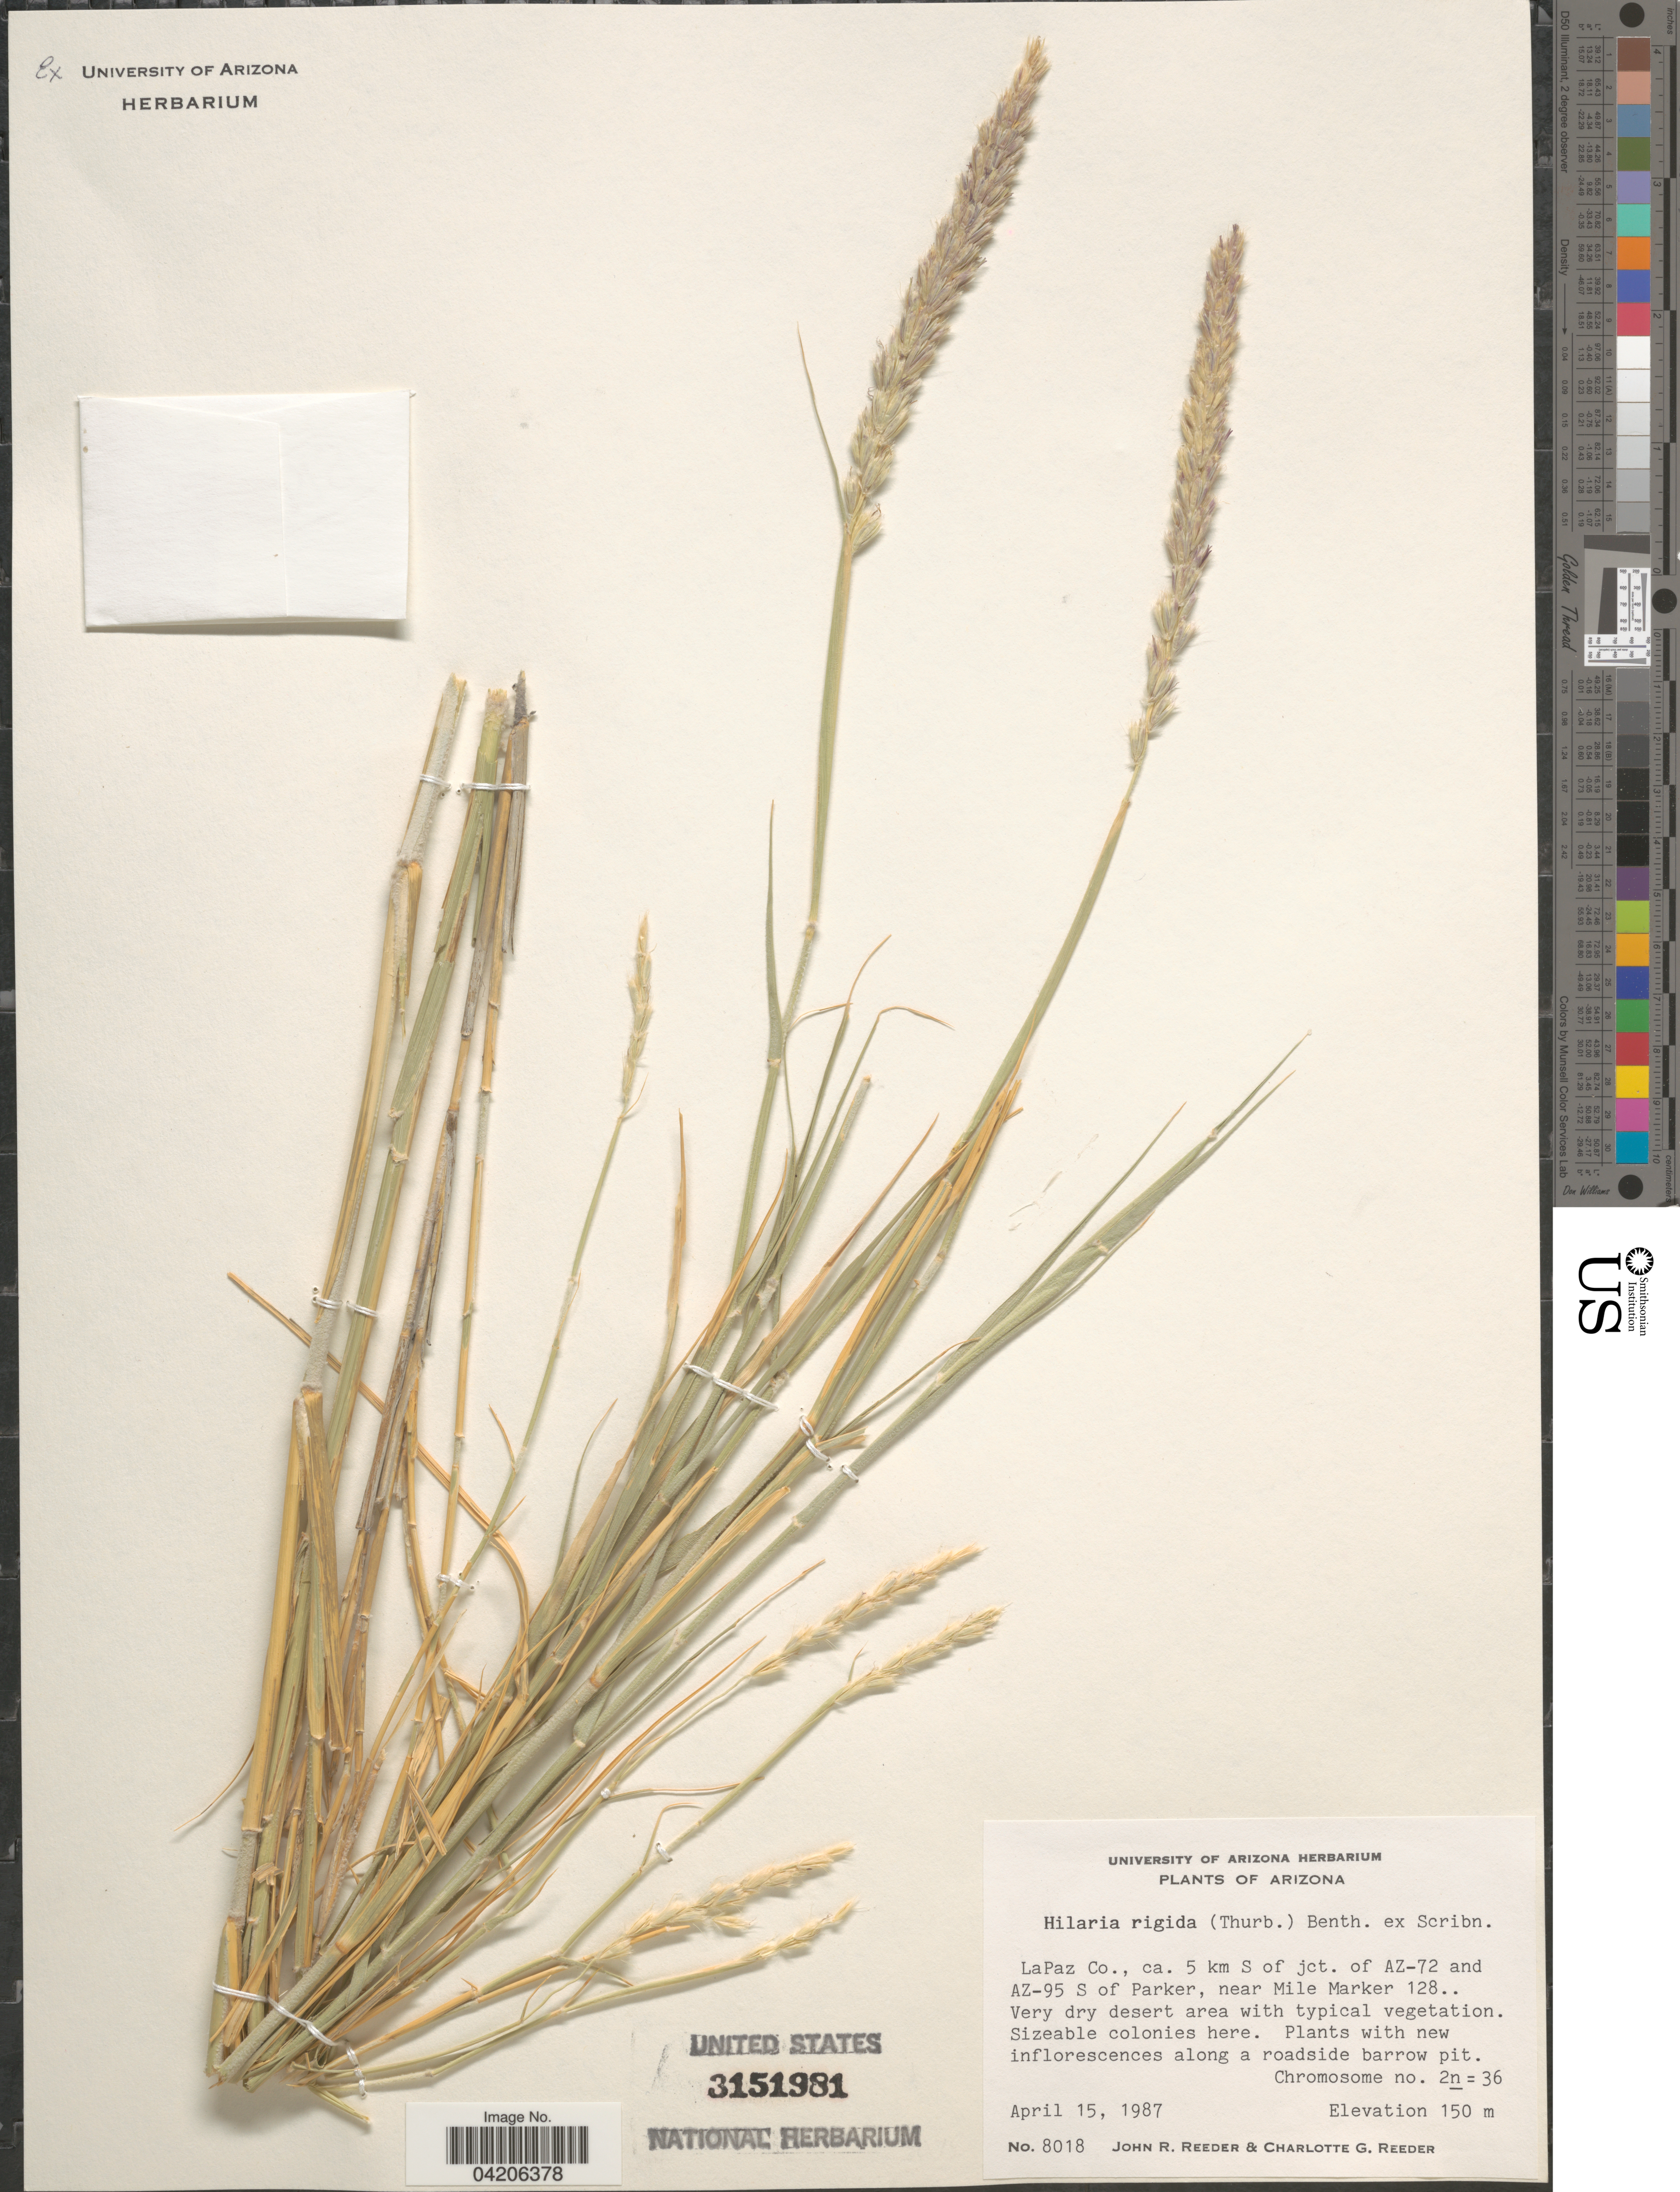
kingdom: Plantae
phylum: Tracheophyta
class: Liliopsida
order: Poales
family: Poaceae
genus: Hilaria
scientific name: Hilaria rigida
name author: (Thurb.) Benth. ex Scribn.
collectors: J. R. Reeder & C. G. Reeder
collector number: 8018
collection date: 1987-04-15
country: United States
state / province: Arizona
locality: LaPaz Co., ca. 5 km S of jct. of AZ-72 and AZ-95 S of Parker, near Mile Marker 128.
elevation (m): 150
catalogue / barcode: US 3151981